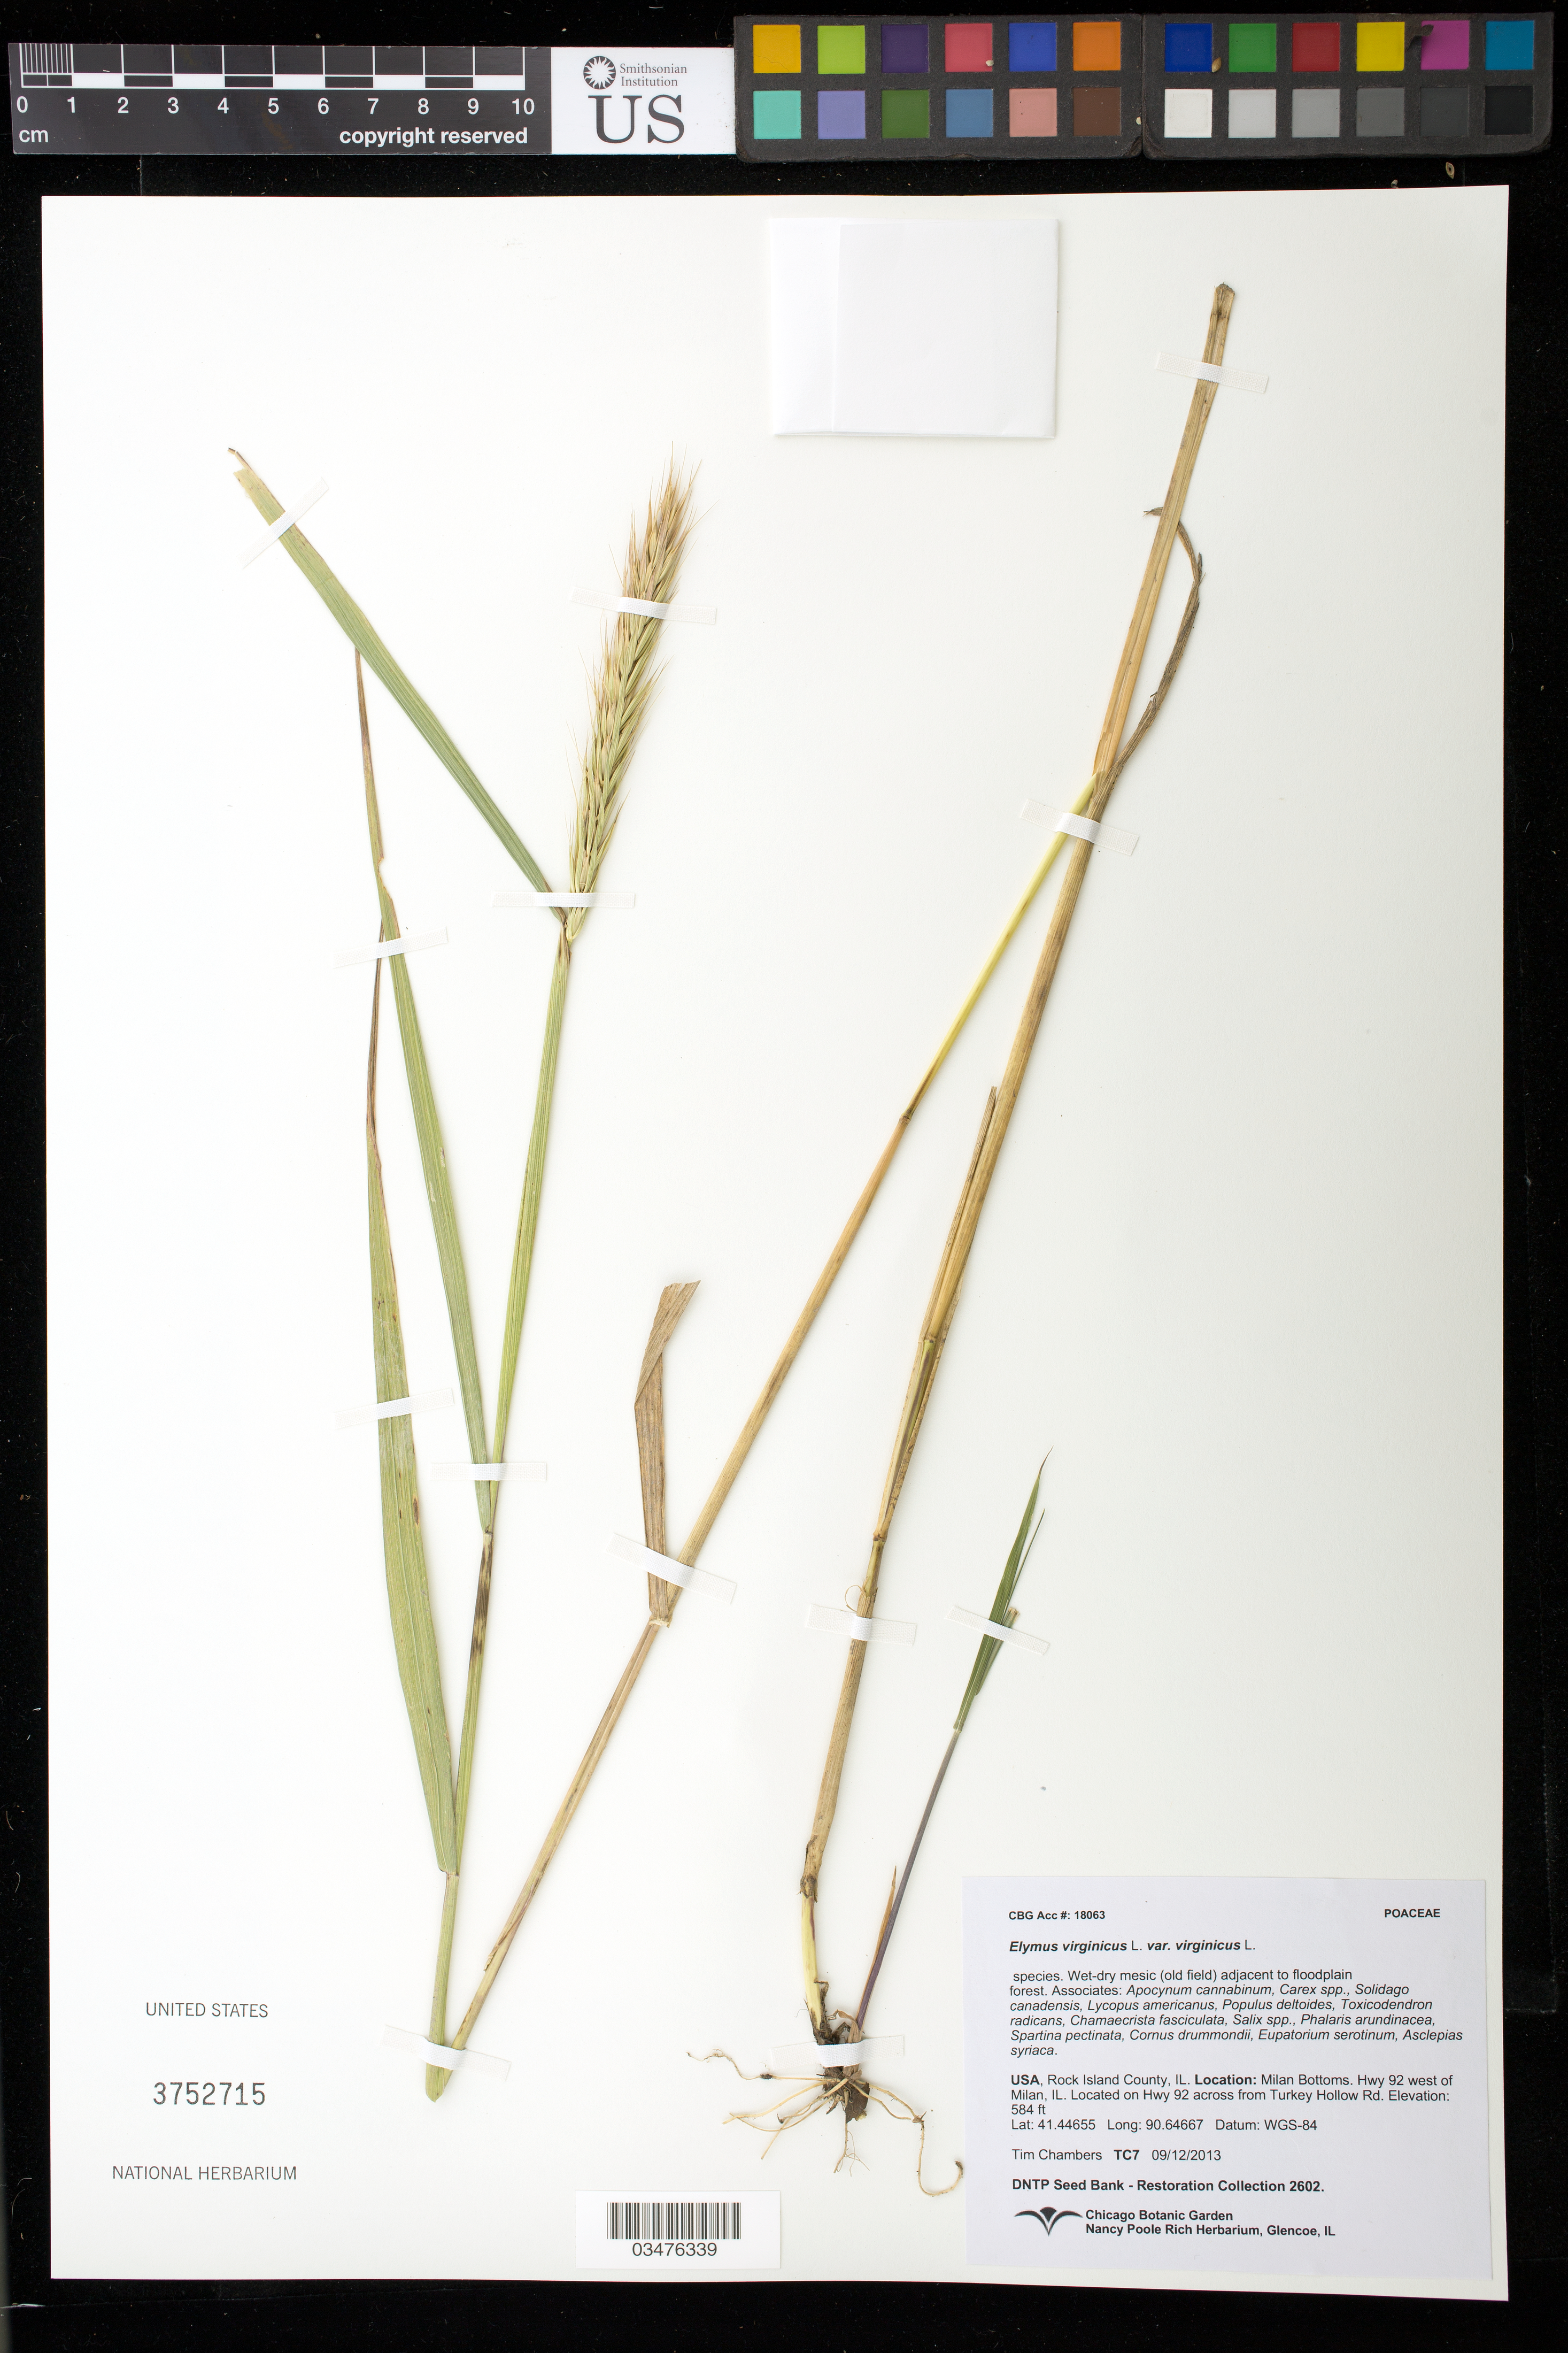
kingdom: Plantae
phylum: Tracheophyta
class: Liliopsida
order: Poales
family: Poaceae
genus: Elymus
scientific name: Elymus virginicus var. virginicus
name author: L.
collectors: T. Chambers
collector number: TC-07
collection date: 2013-09-12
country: United States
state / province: Illinois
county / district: Rock Island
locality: Milan Bottoms, Hwy 92 west of Milan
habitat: Wet-dry mesic adjacent to floodplain forest. With Carex sp., Salix sp., Solidago canadensis, ect.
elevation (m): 178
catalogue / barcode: US 3752715